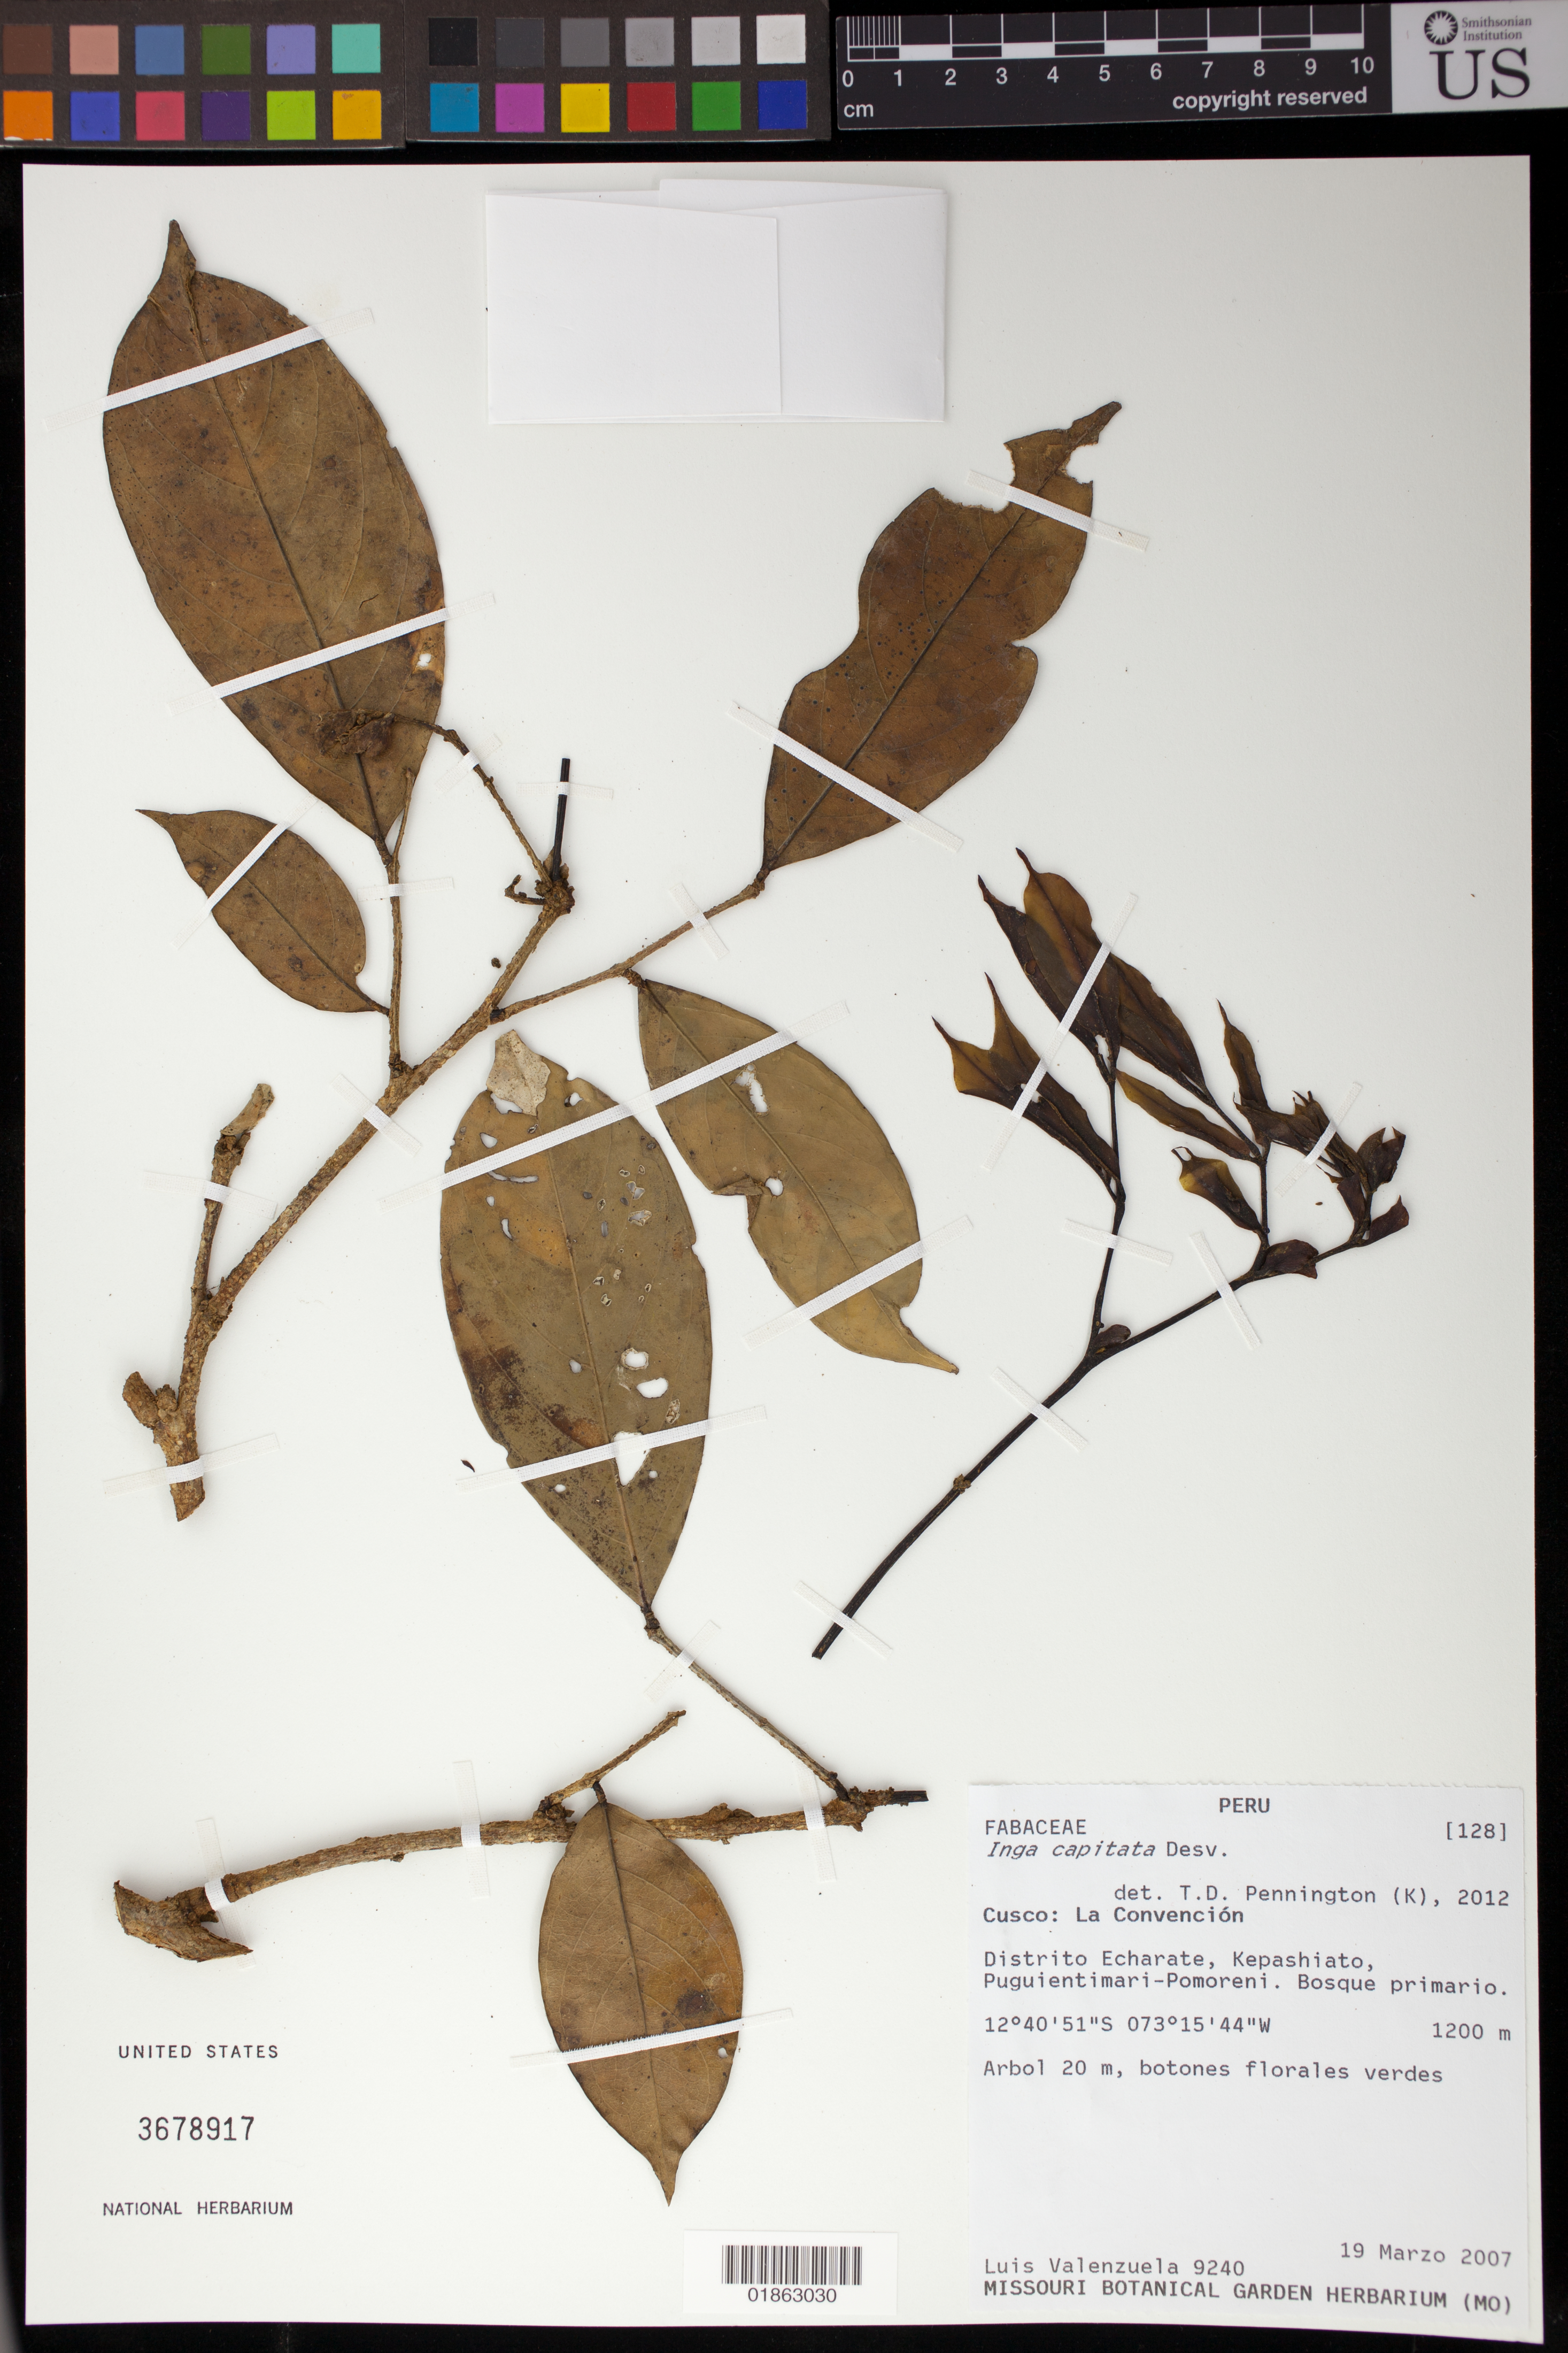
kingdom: Plantae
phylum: Tracheophyta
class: Magnoliopsida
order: Fabales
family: Fabaceae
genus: Inga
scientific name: Inga capitata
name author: Desv.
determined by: Pennington, T. D., (K)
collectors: L. Valenzuela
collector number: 9240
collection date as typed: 19 Marzo 2007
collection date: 2007-03-19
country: Peru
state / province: Cusco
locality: La Convencion: Distrito Echarate, Kepashiato, Puguientimari-Pomoreni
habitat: Bosque primario.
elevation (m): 1200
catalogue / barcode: US 3678917